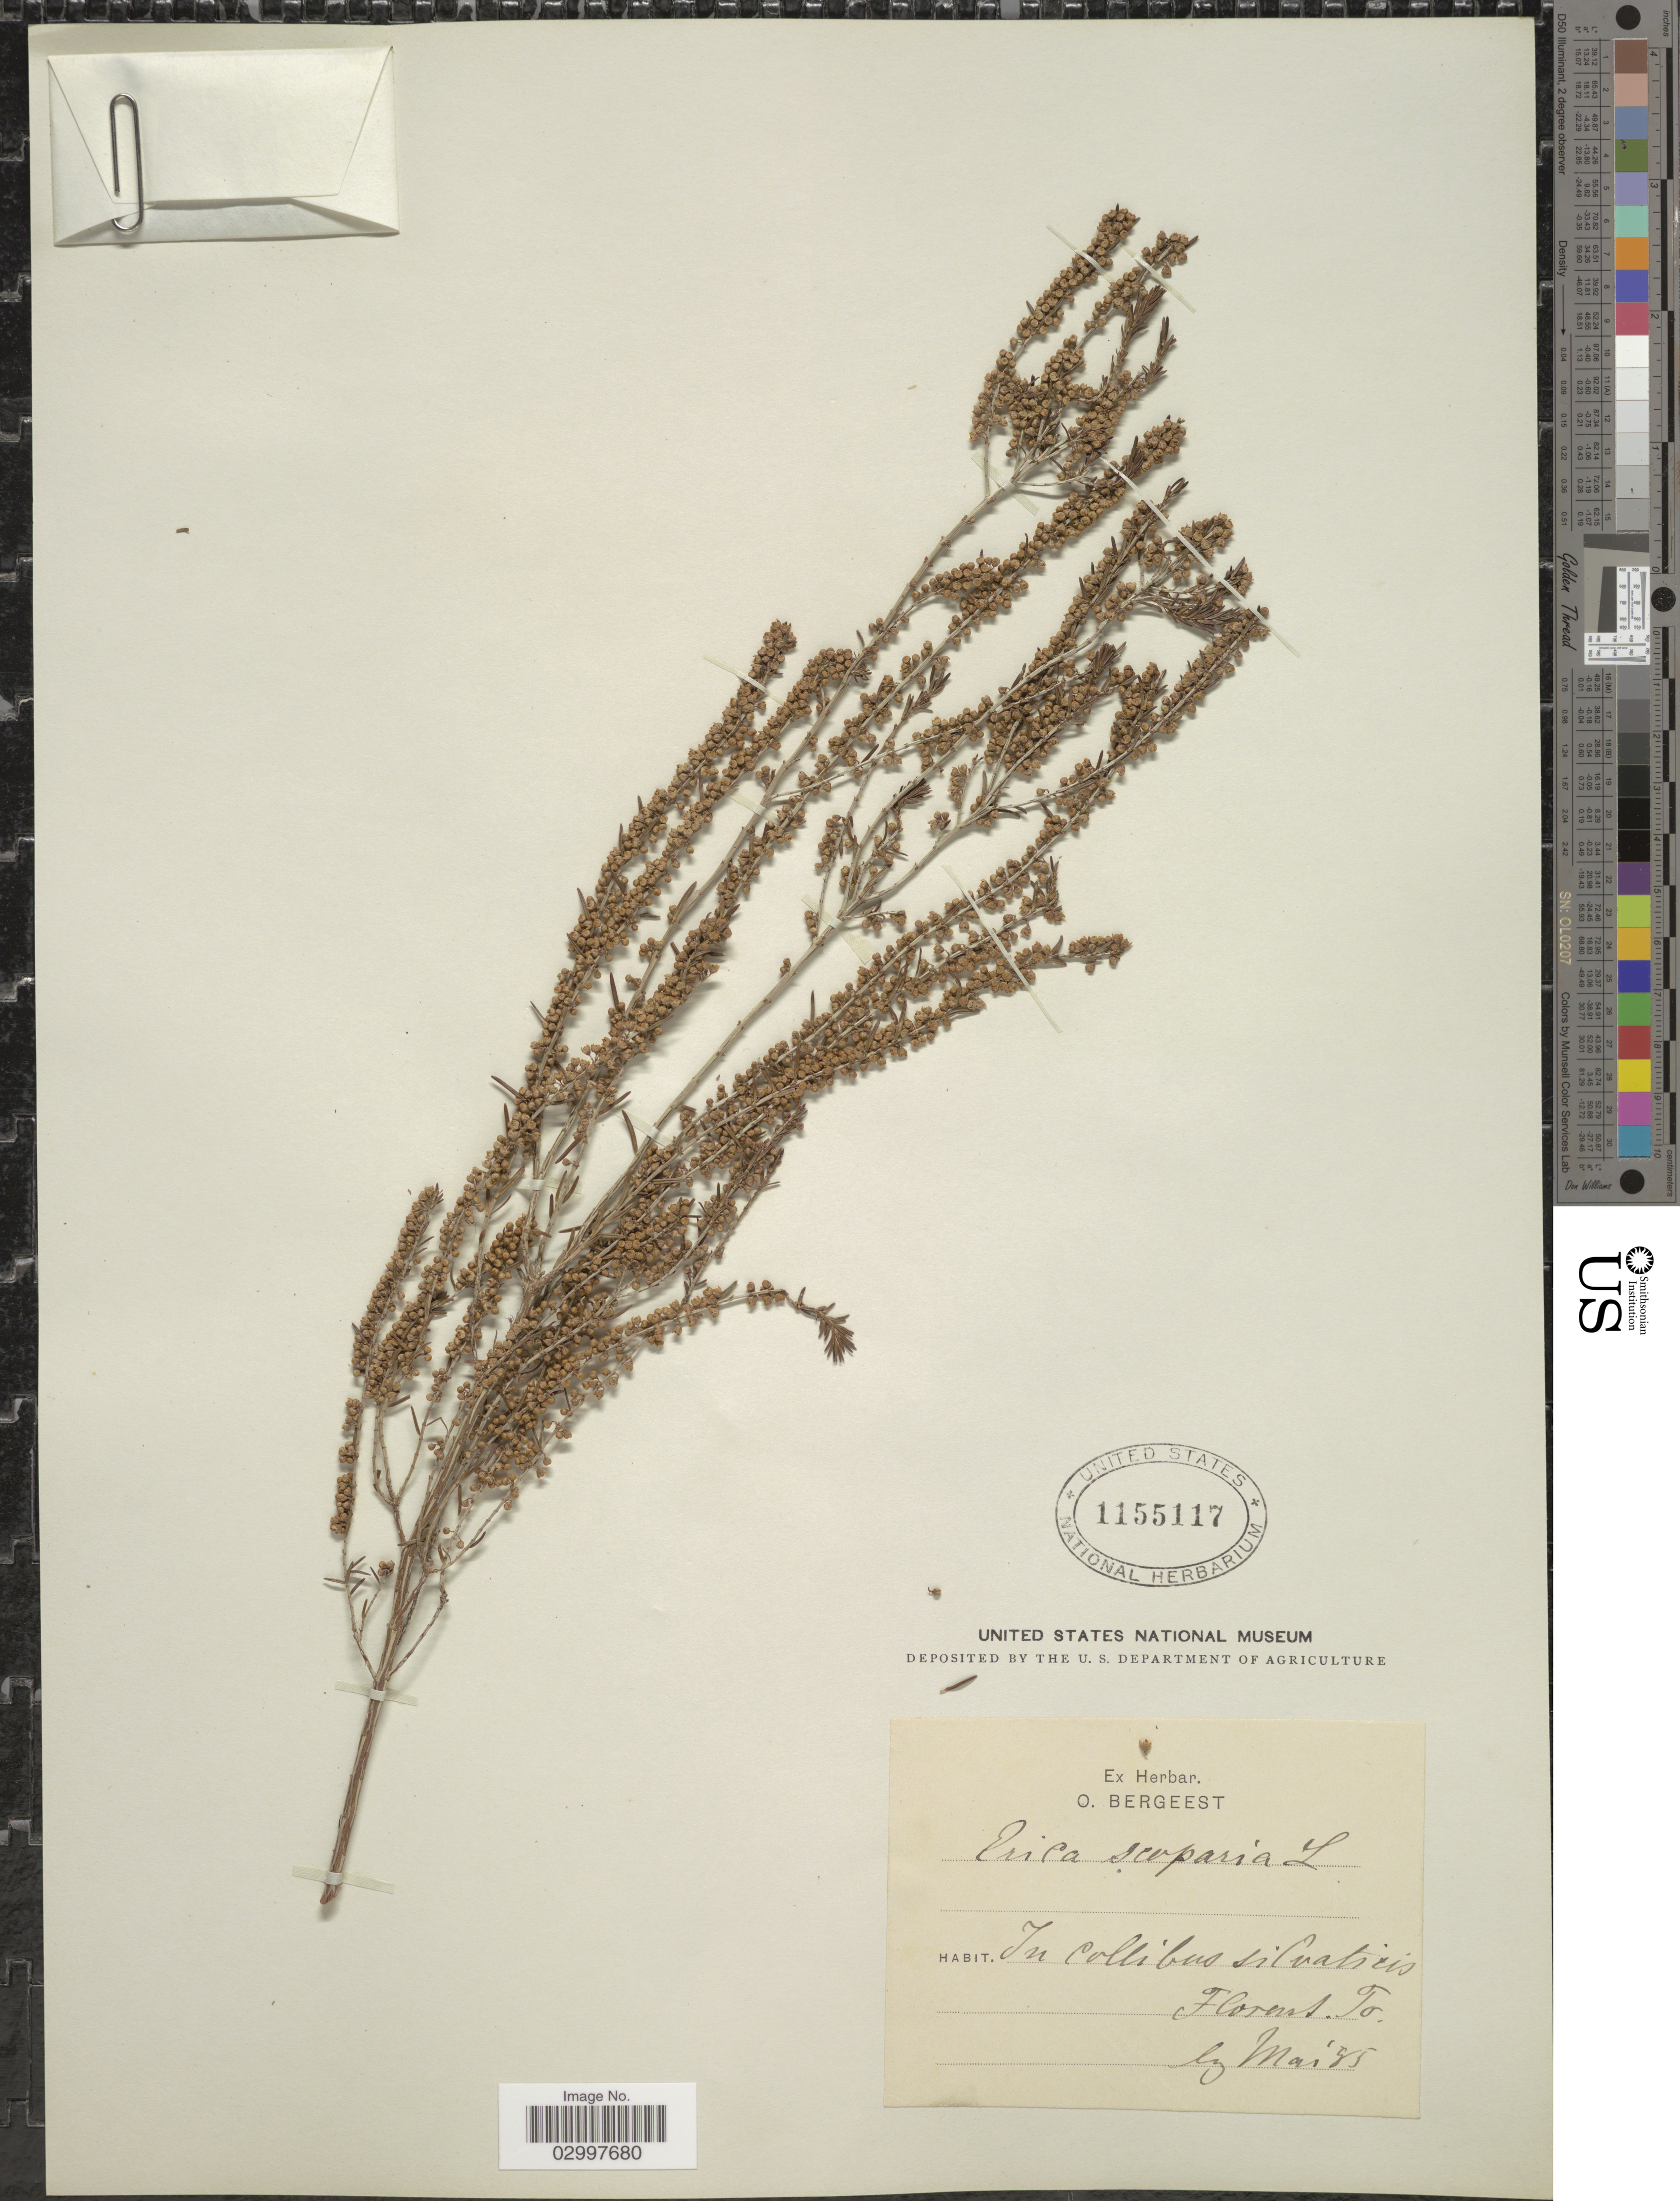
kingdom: Plantae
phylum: Tracheophyta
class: Magnoliopsida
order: Ericales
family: Ericaceae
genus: Erica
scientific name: Erica scoparia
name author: L.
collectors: Ex herb. O. Bergeest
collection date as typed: Transcribed d/m/y: /5/55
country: Italy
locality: In collibus si Cuaticis. Florent. To.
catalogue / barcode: US 155117